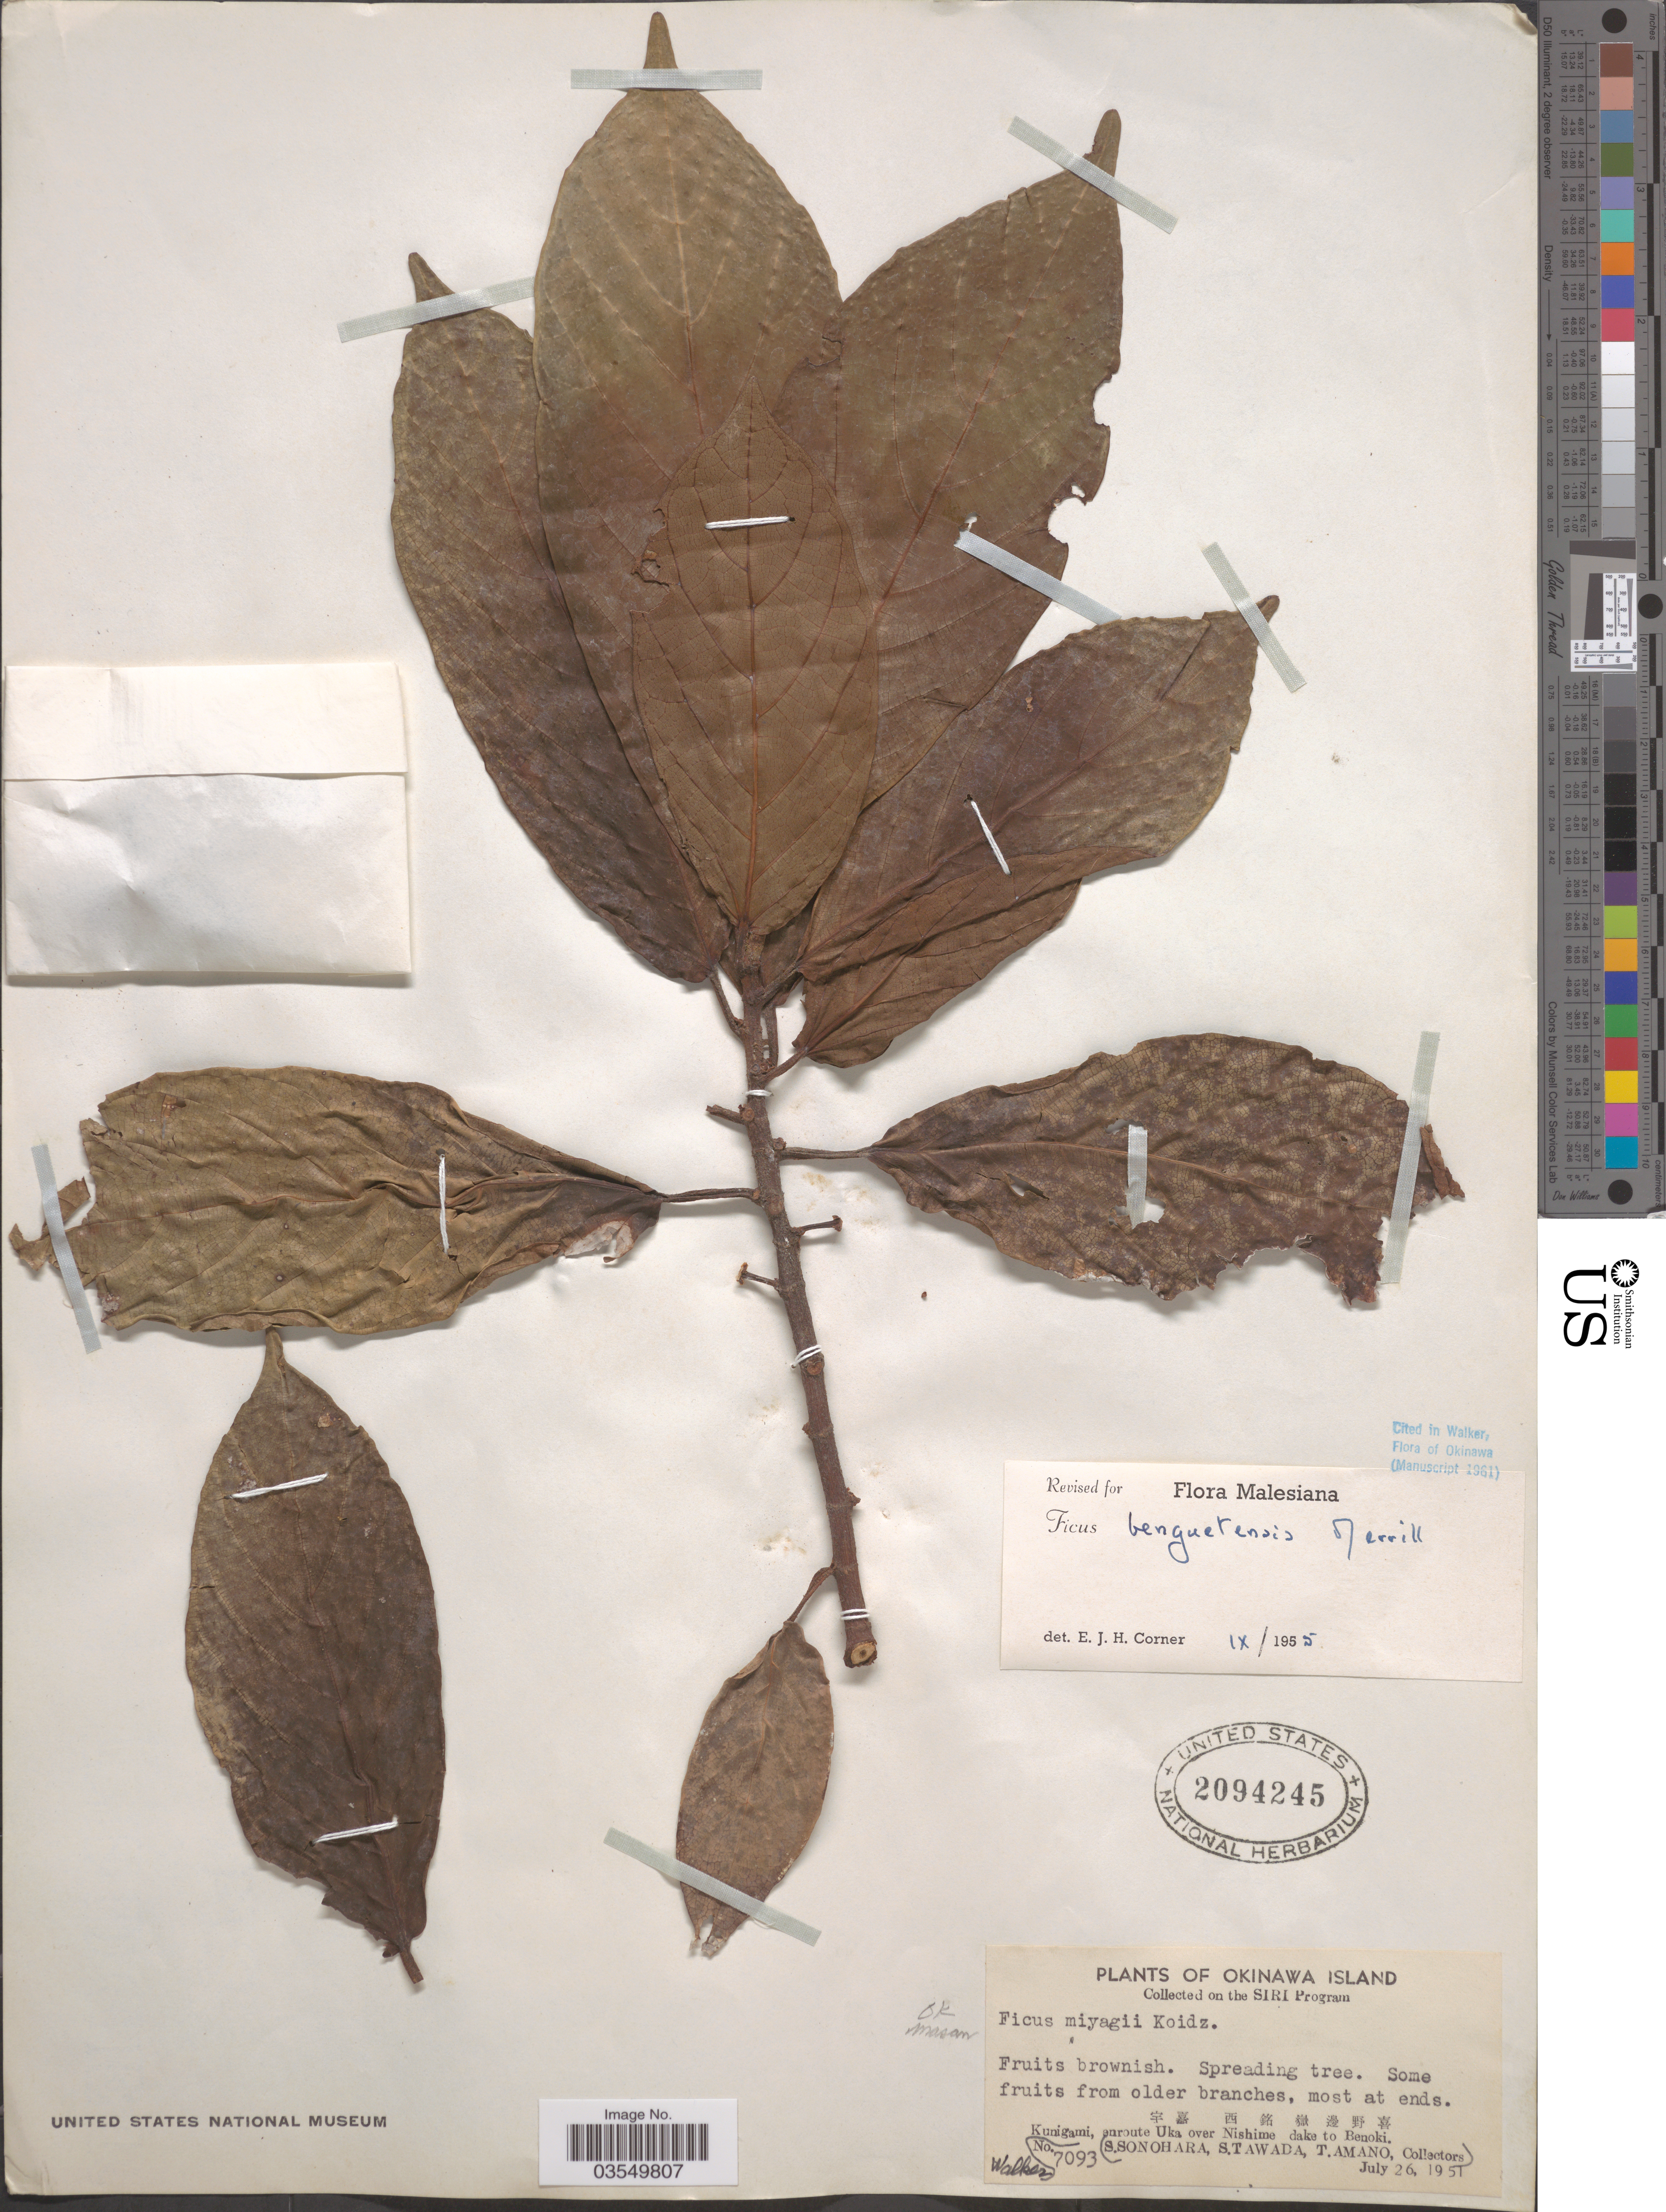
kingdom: Plantae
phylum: Tracheophyta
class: Magnoliopsida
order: Rosales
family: Moraceae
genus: Ficus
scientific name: Ficus benguetensis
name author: Merr.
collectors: -. Walker, S. Sonohara, S. Tawada & T. Amano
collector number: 7093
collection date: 1951-07-26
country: Japan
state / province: Okinawa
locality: Okinawa Island. Kunigami, enroute Uka over Nishime dake to Benoki.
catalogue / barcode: US 2094245